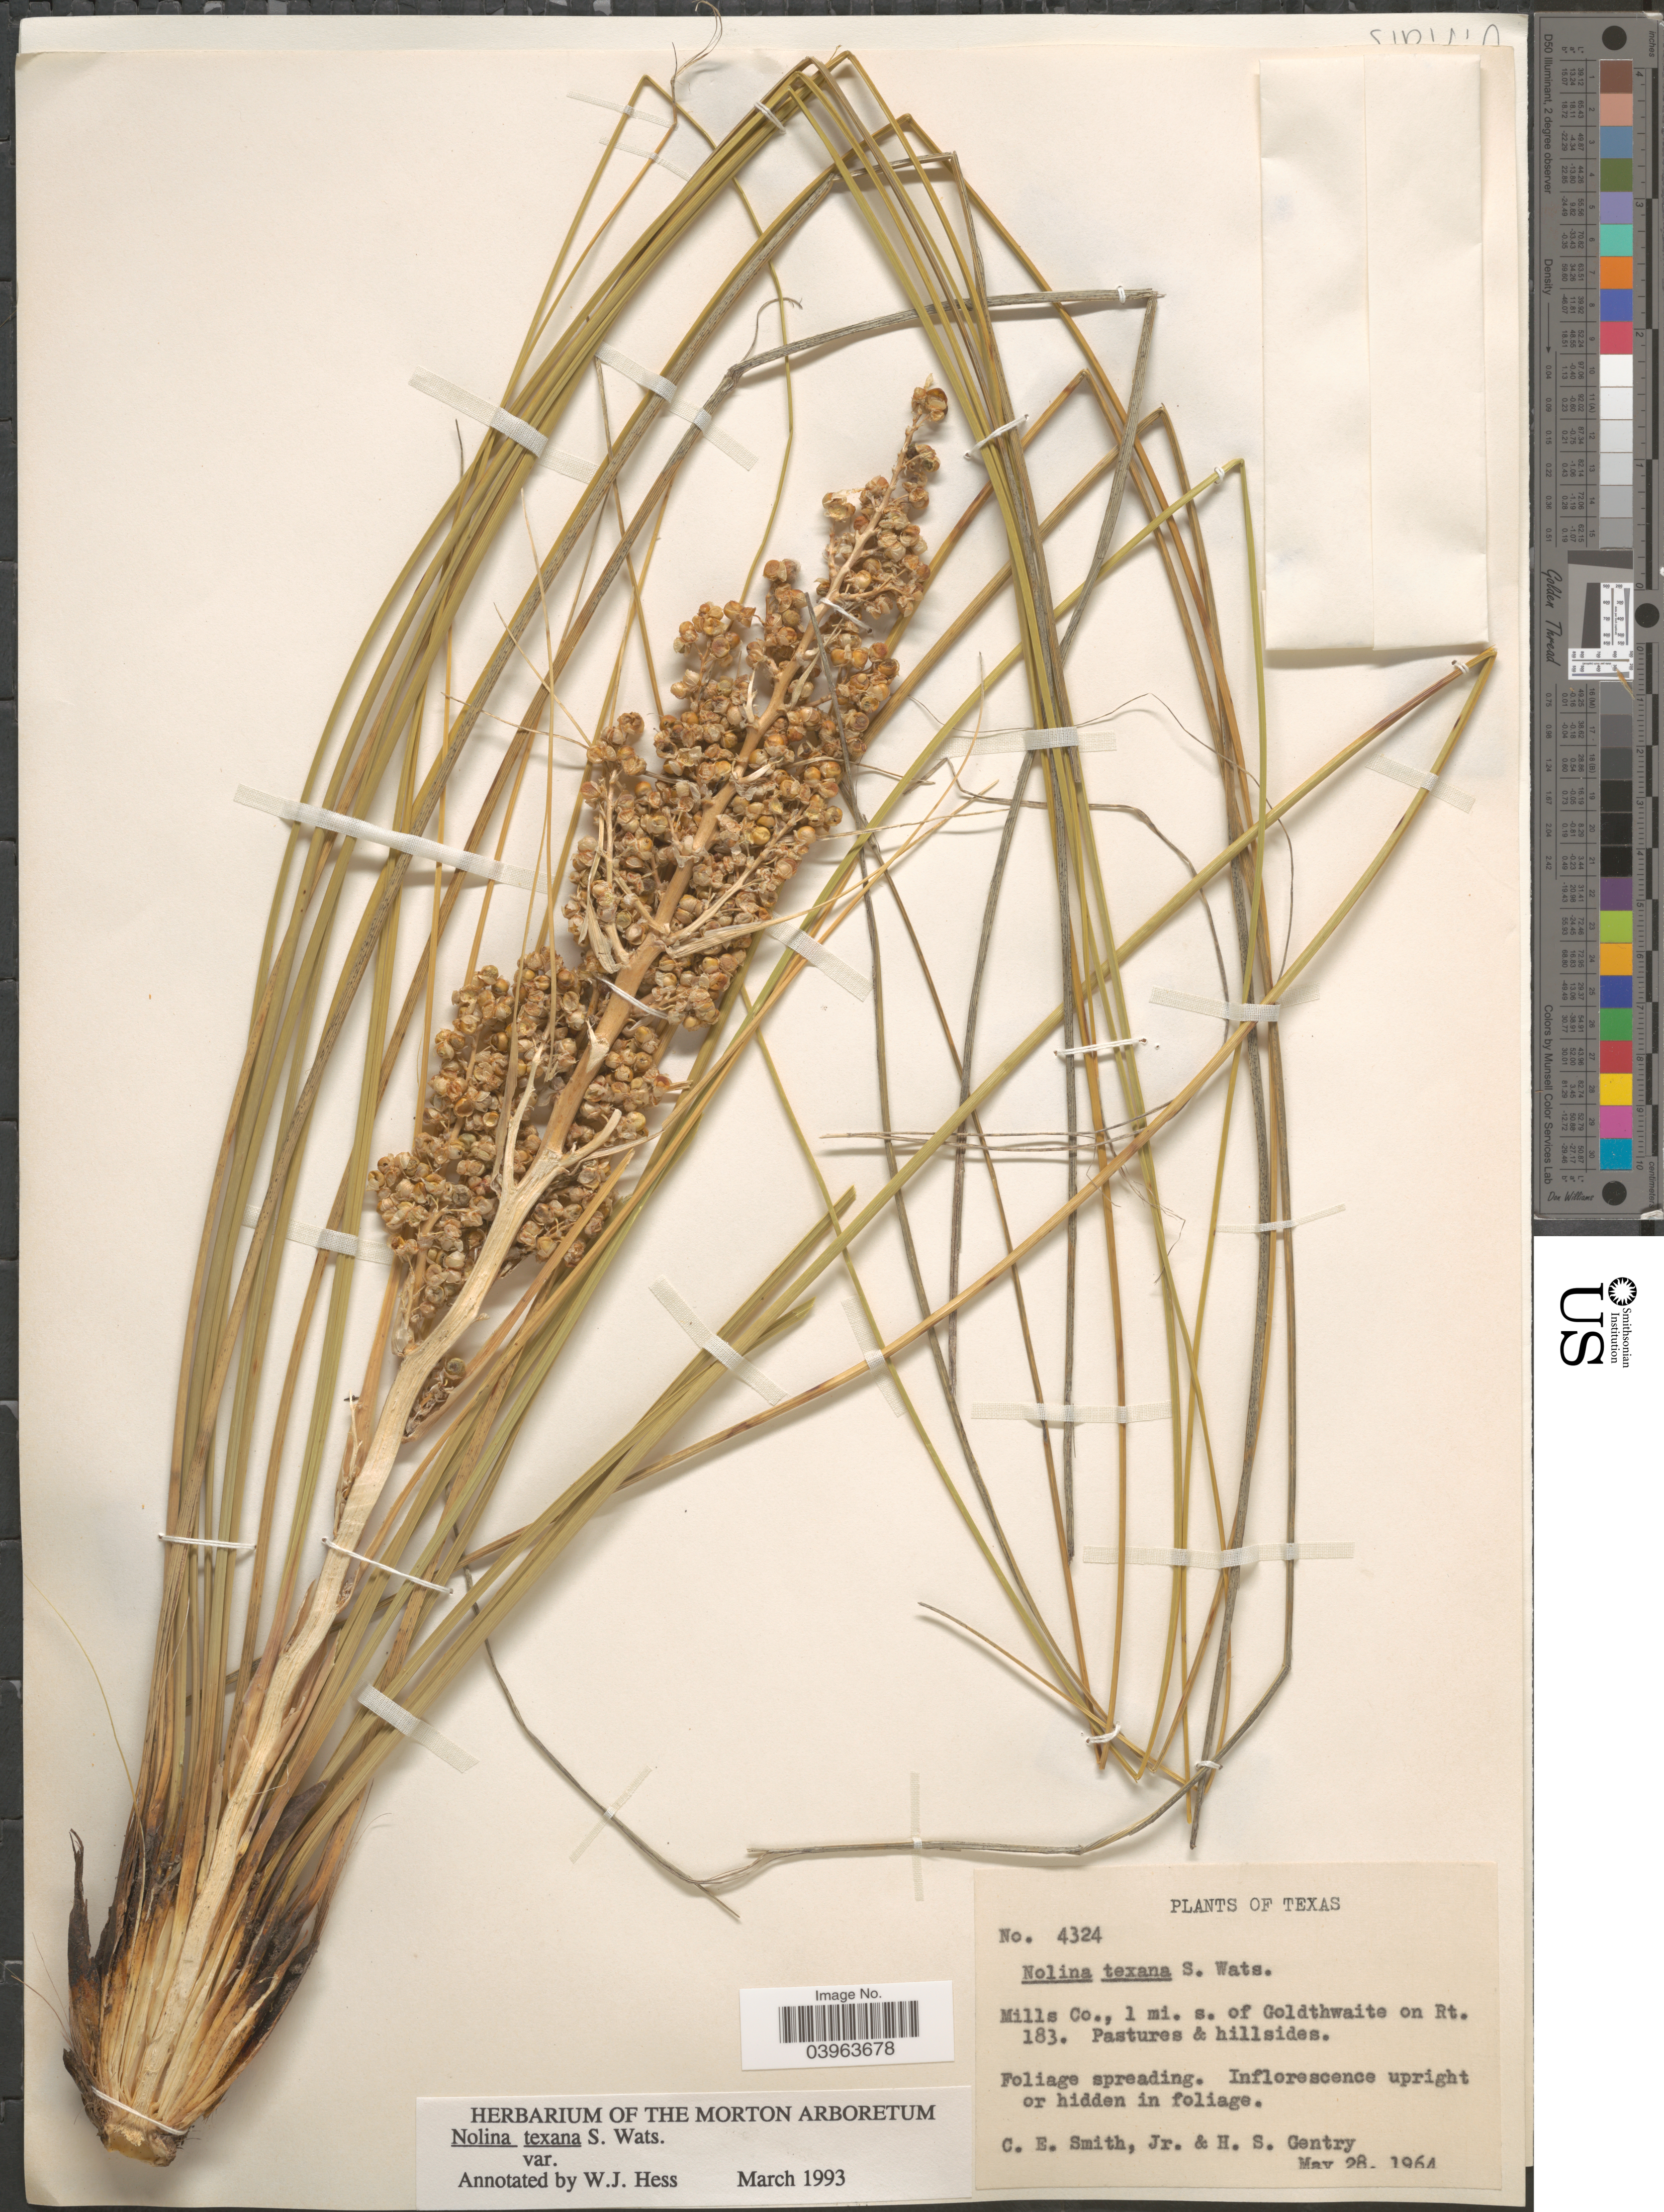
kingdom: Plantae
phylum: Tracheophyta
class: Liliopsida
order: Asparagales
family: Asparagaceae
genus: Nolina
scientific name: Nolina texana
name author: S. Watson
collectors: C. E. Smith Jr. & H. S. Gentry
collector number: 4324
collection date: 1964-05-28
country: United States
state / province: Texas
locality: Mills Co., 1 mi. s. of Goldthwaite on Rt. 183.